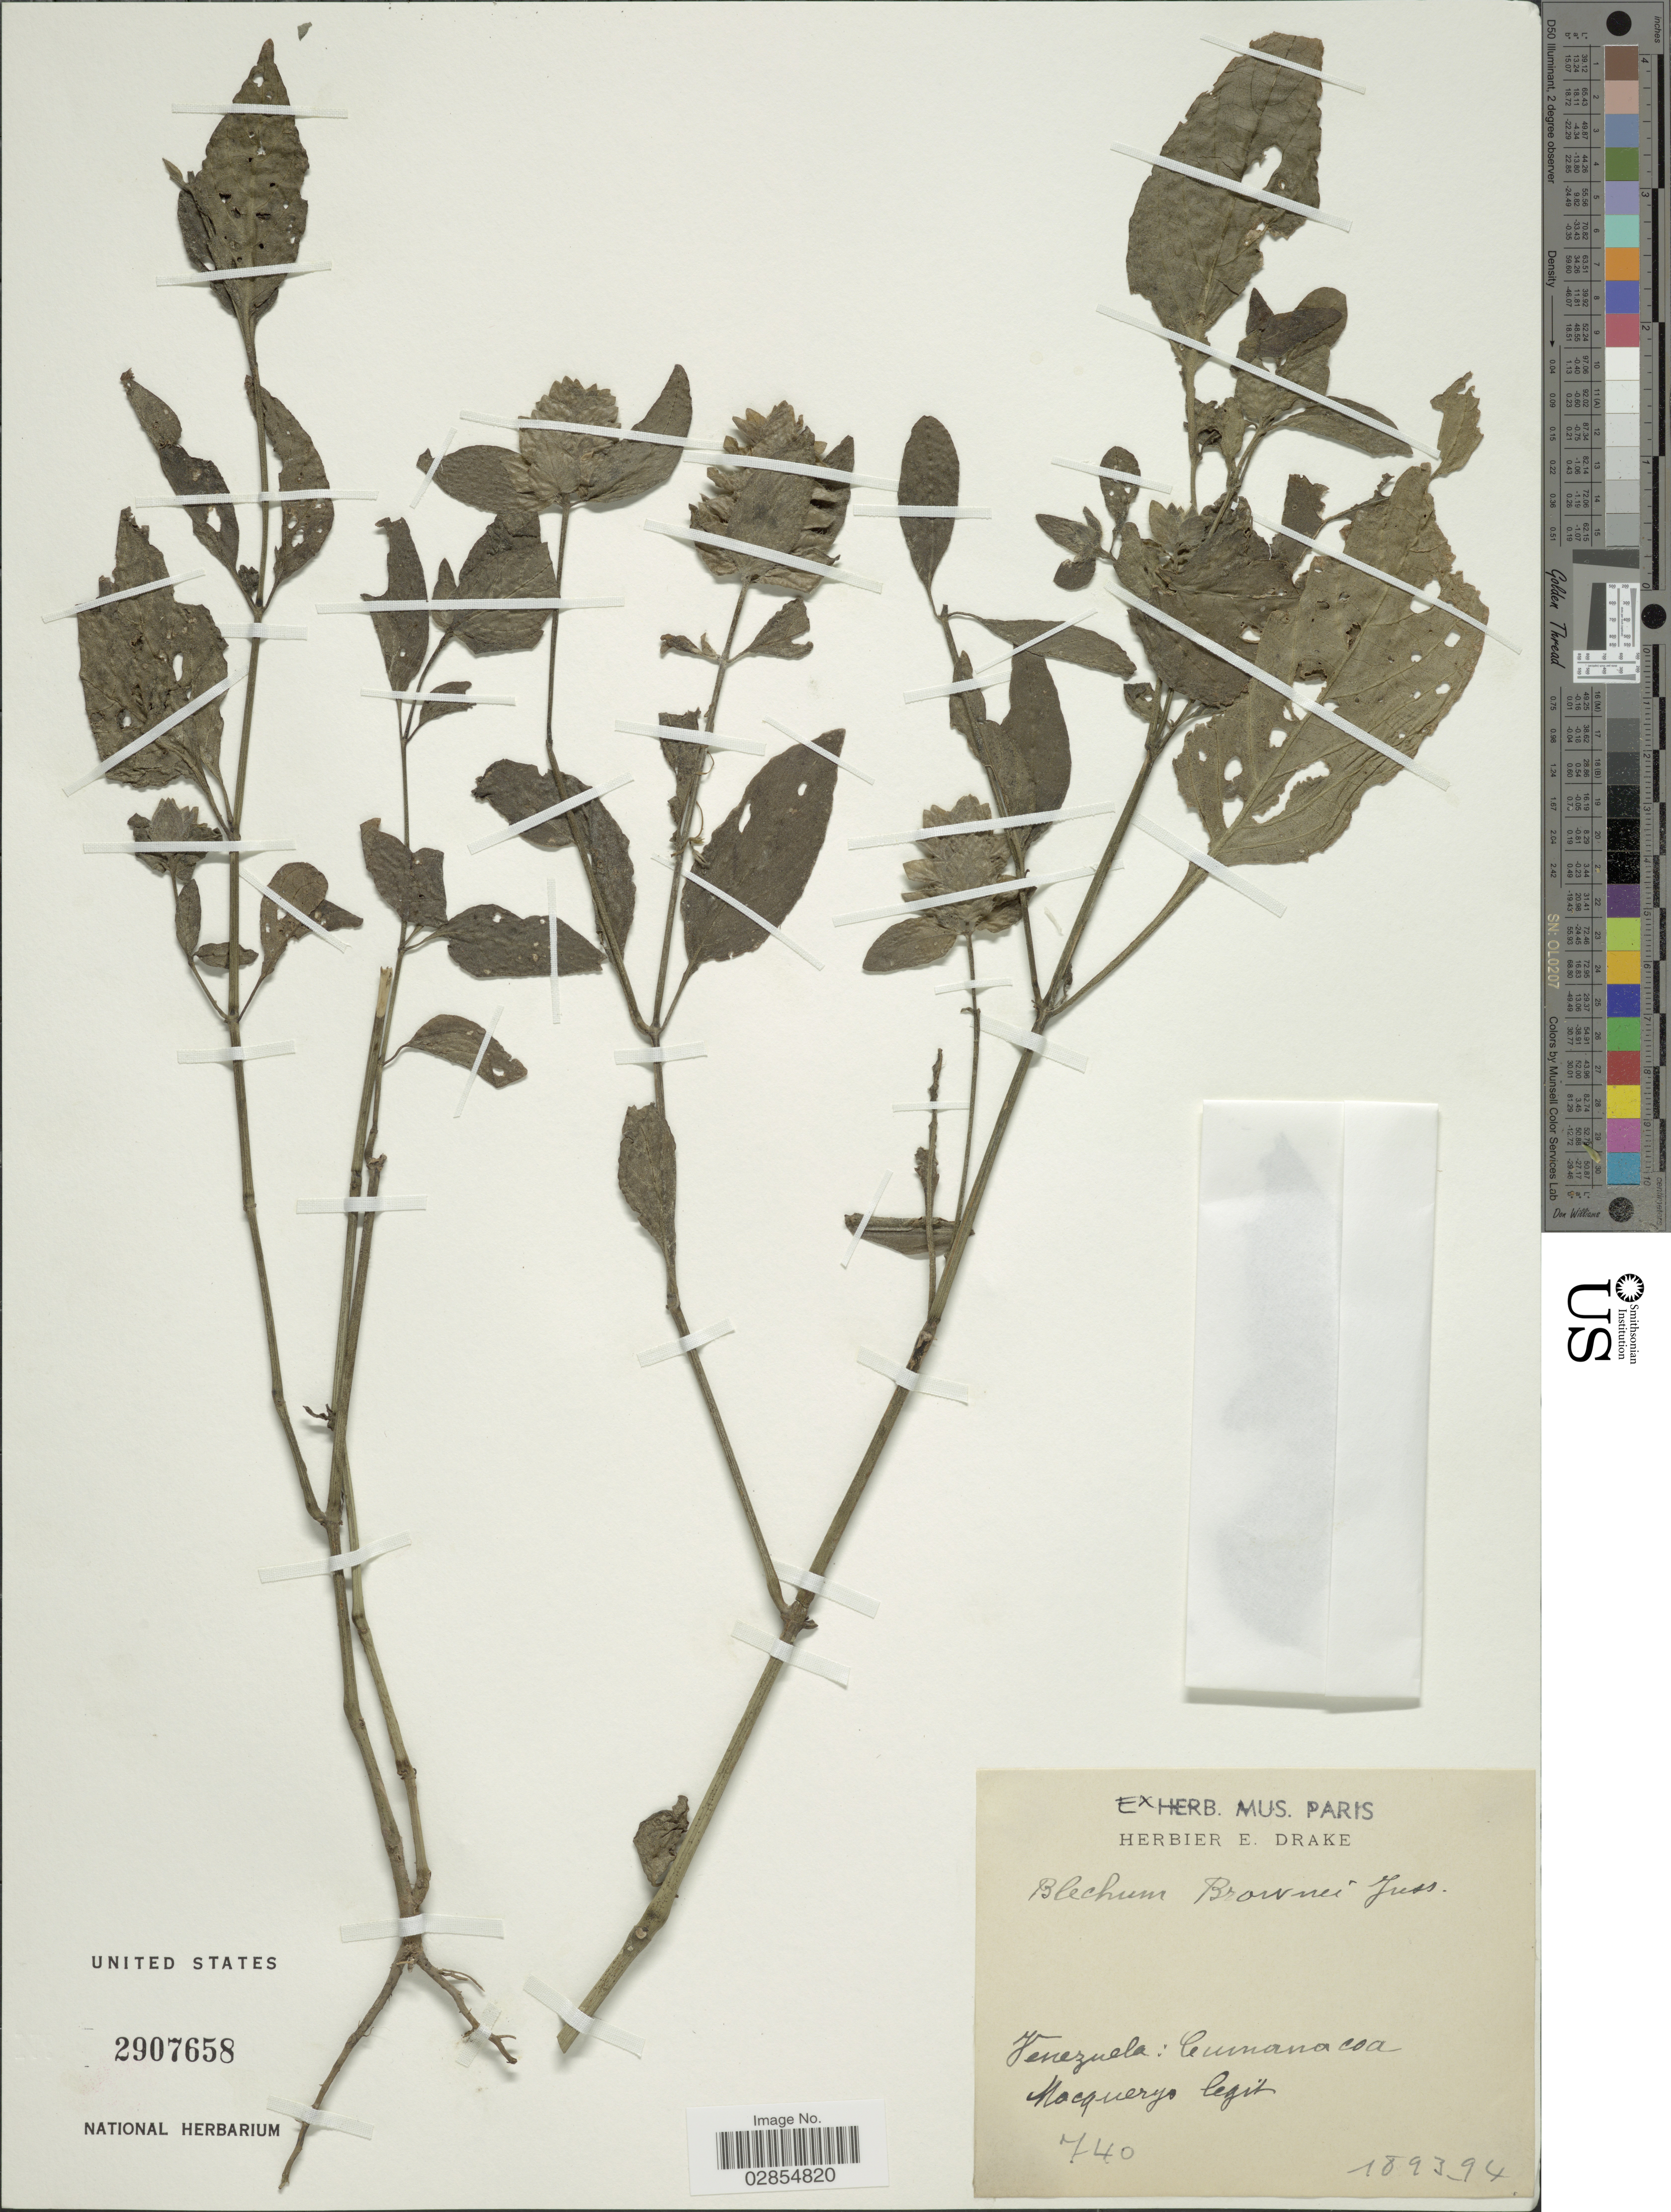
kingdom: Plantae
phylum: Tracheophyta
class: Magnoliopsida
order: Lamiales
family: Acanthaceae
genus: Blechum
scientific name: Blechum pyramidatum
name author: (Lam.) Urb.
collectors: A. Mocquerys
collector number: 740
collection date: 1893/1894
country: Venezuela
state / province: Sucre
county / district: Montes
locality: Cumanacoa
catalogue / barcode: US 2907658